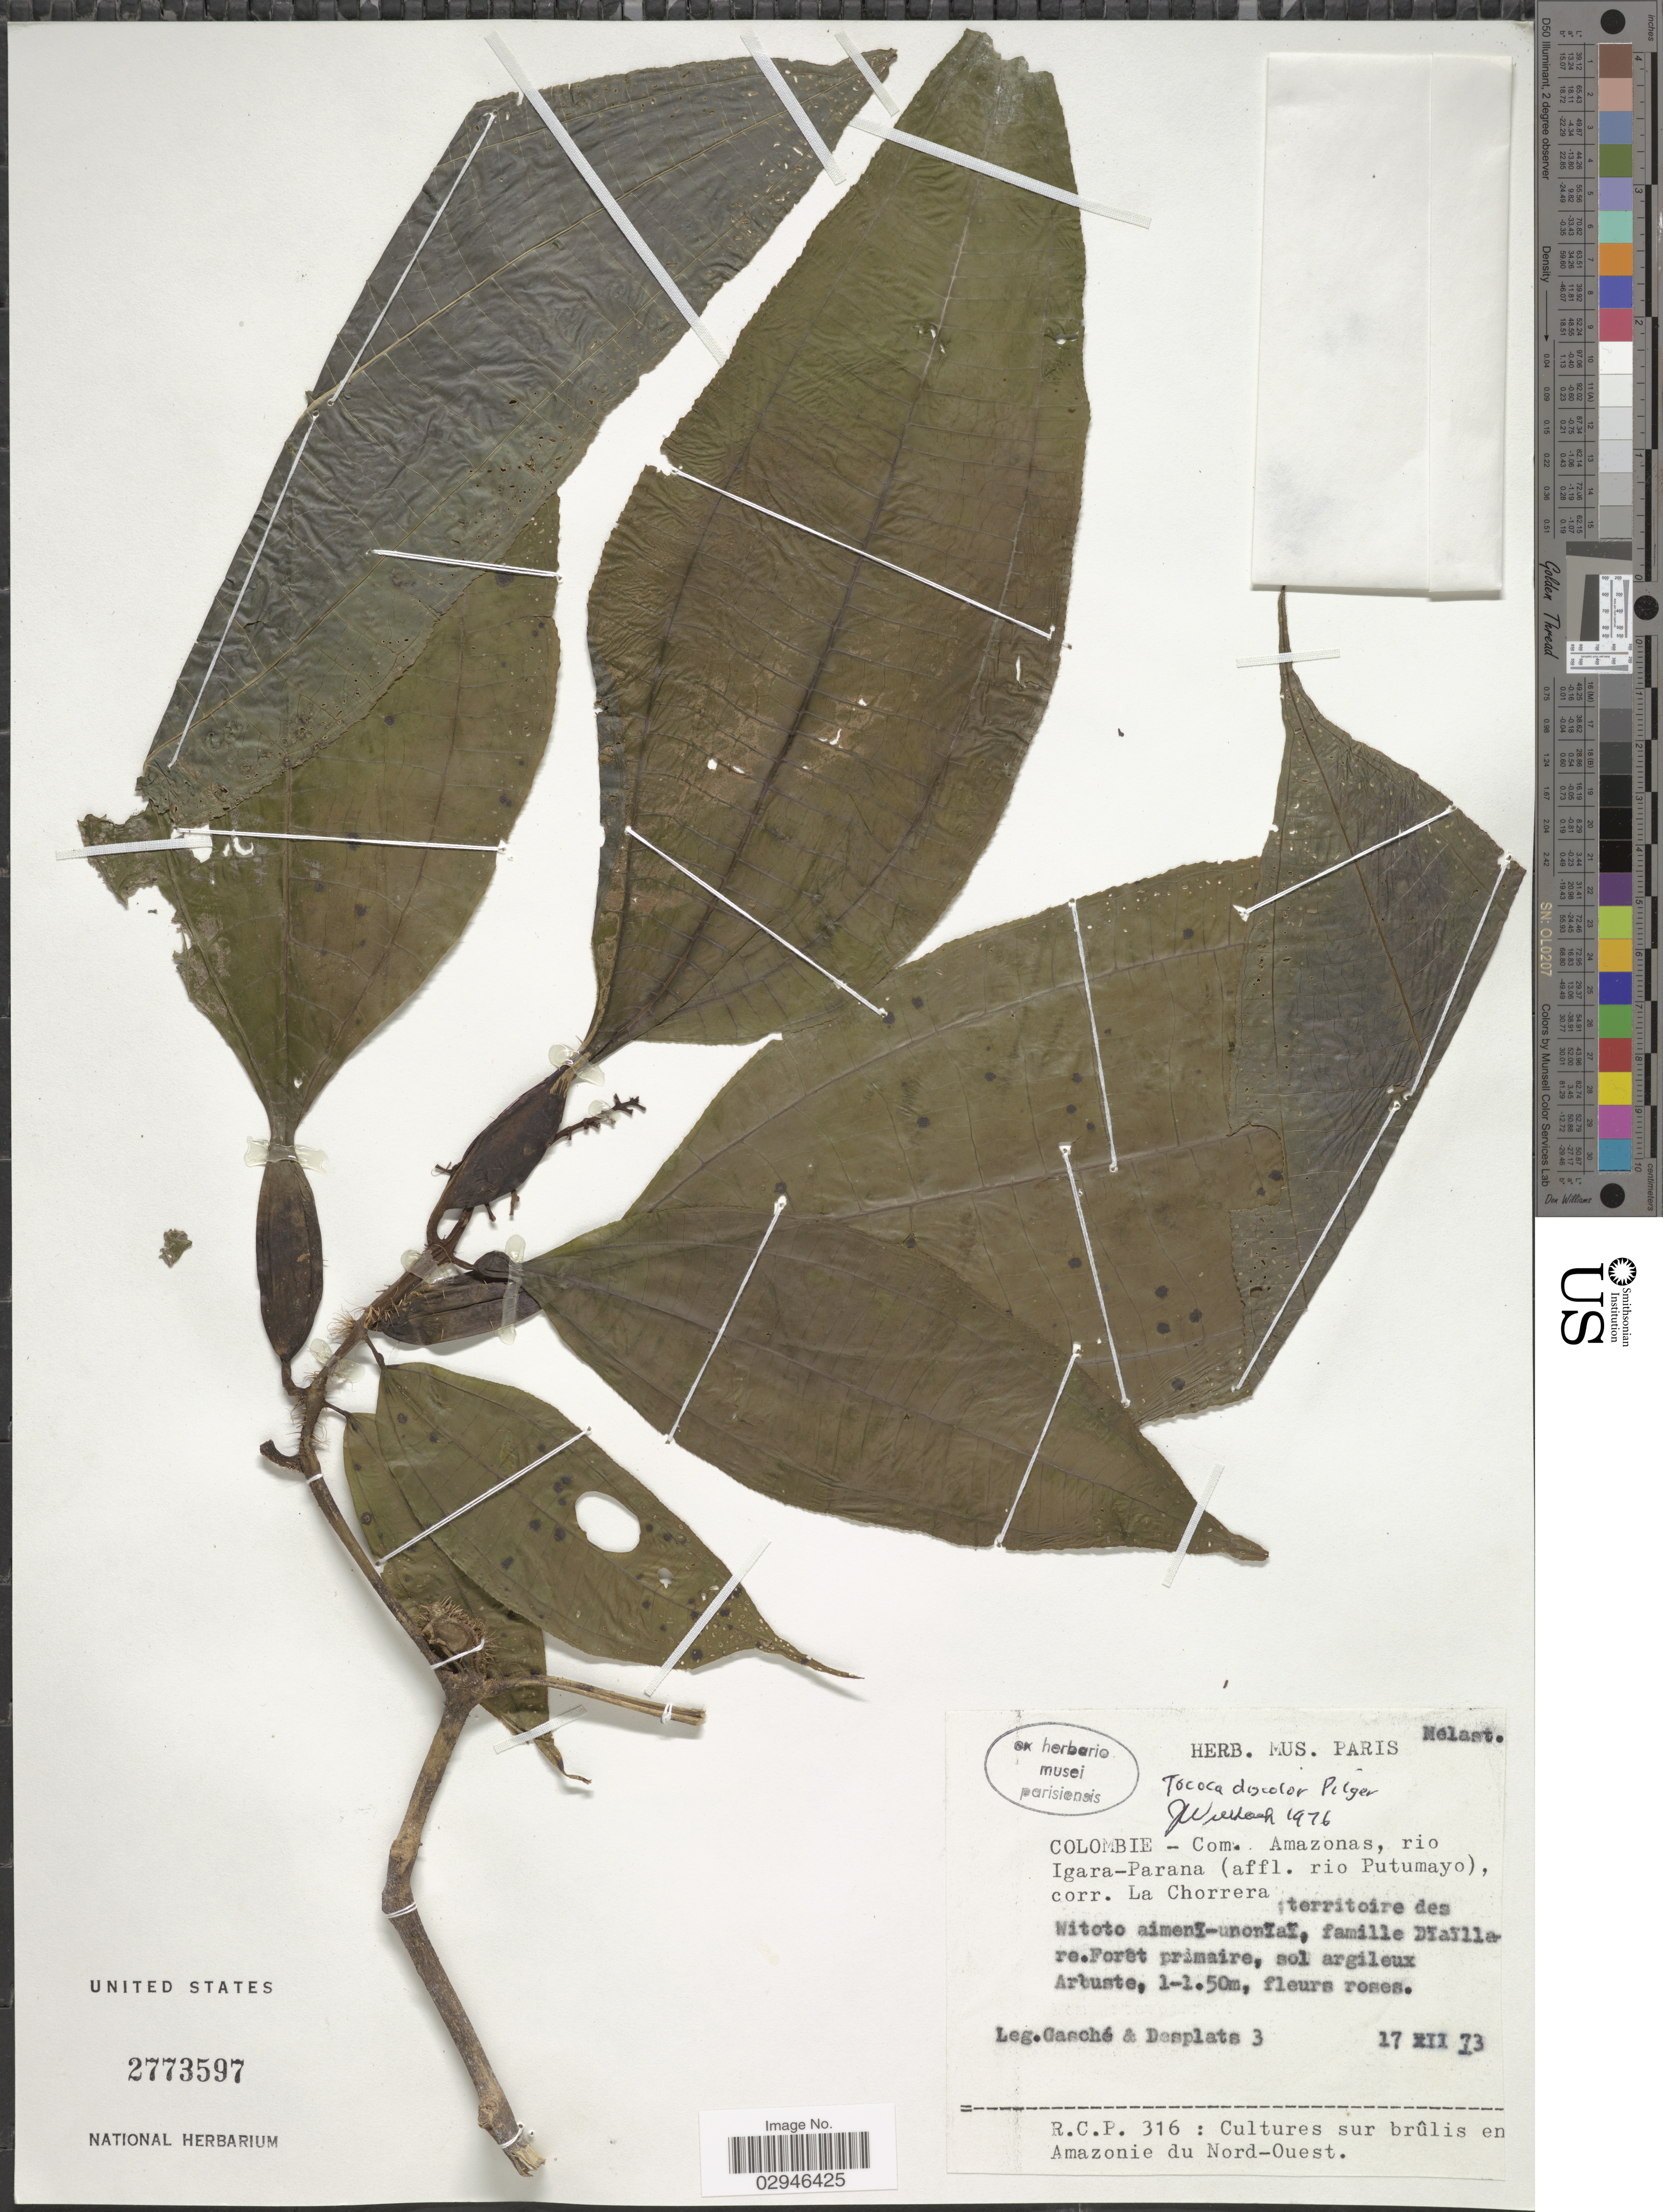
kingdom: Plantae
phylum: Tracheophyta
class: Magnoliopsida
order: Myrtales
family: Melastomataceae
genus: Tococa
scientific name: Tococa discolor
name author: Pilg.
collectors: Gasché & Desplats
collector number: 3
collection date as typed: Transcribed d/m/y: 17/12/73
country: Colombia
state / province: Amazônas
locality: Com. Amazonas, rio Igara-Parana (affl. rio Putumayo), corr. La Chorrera, territoire des Witoto.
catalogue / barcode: US 2773597